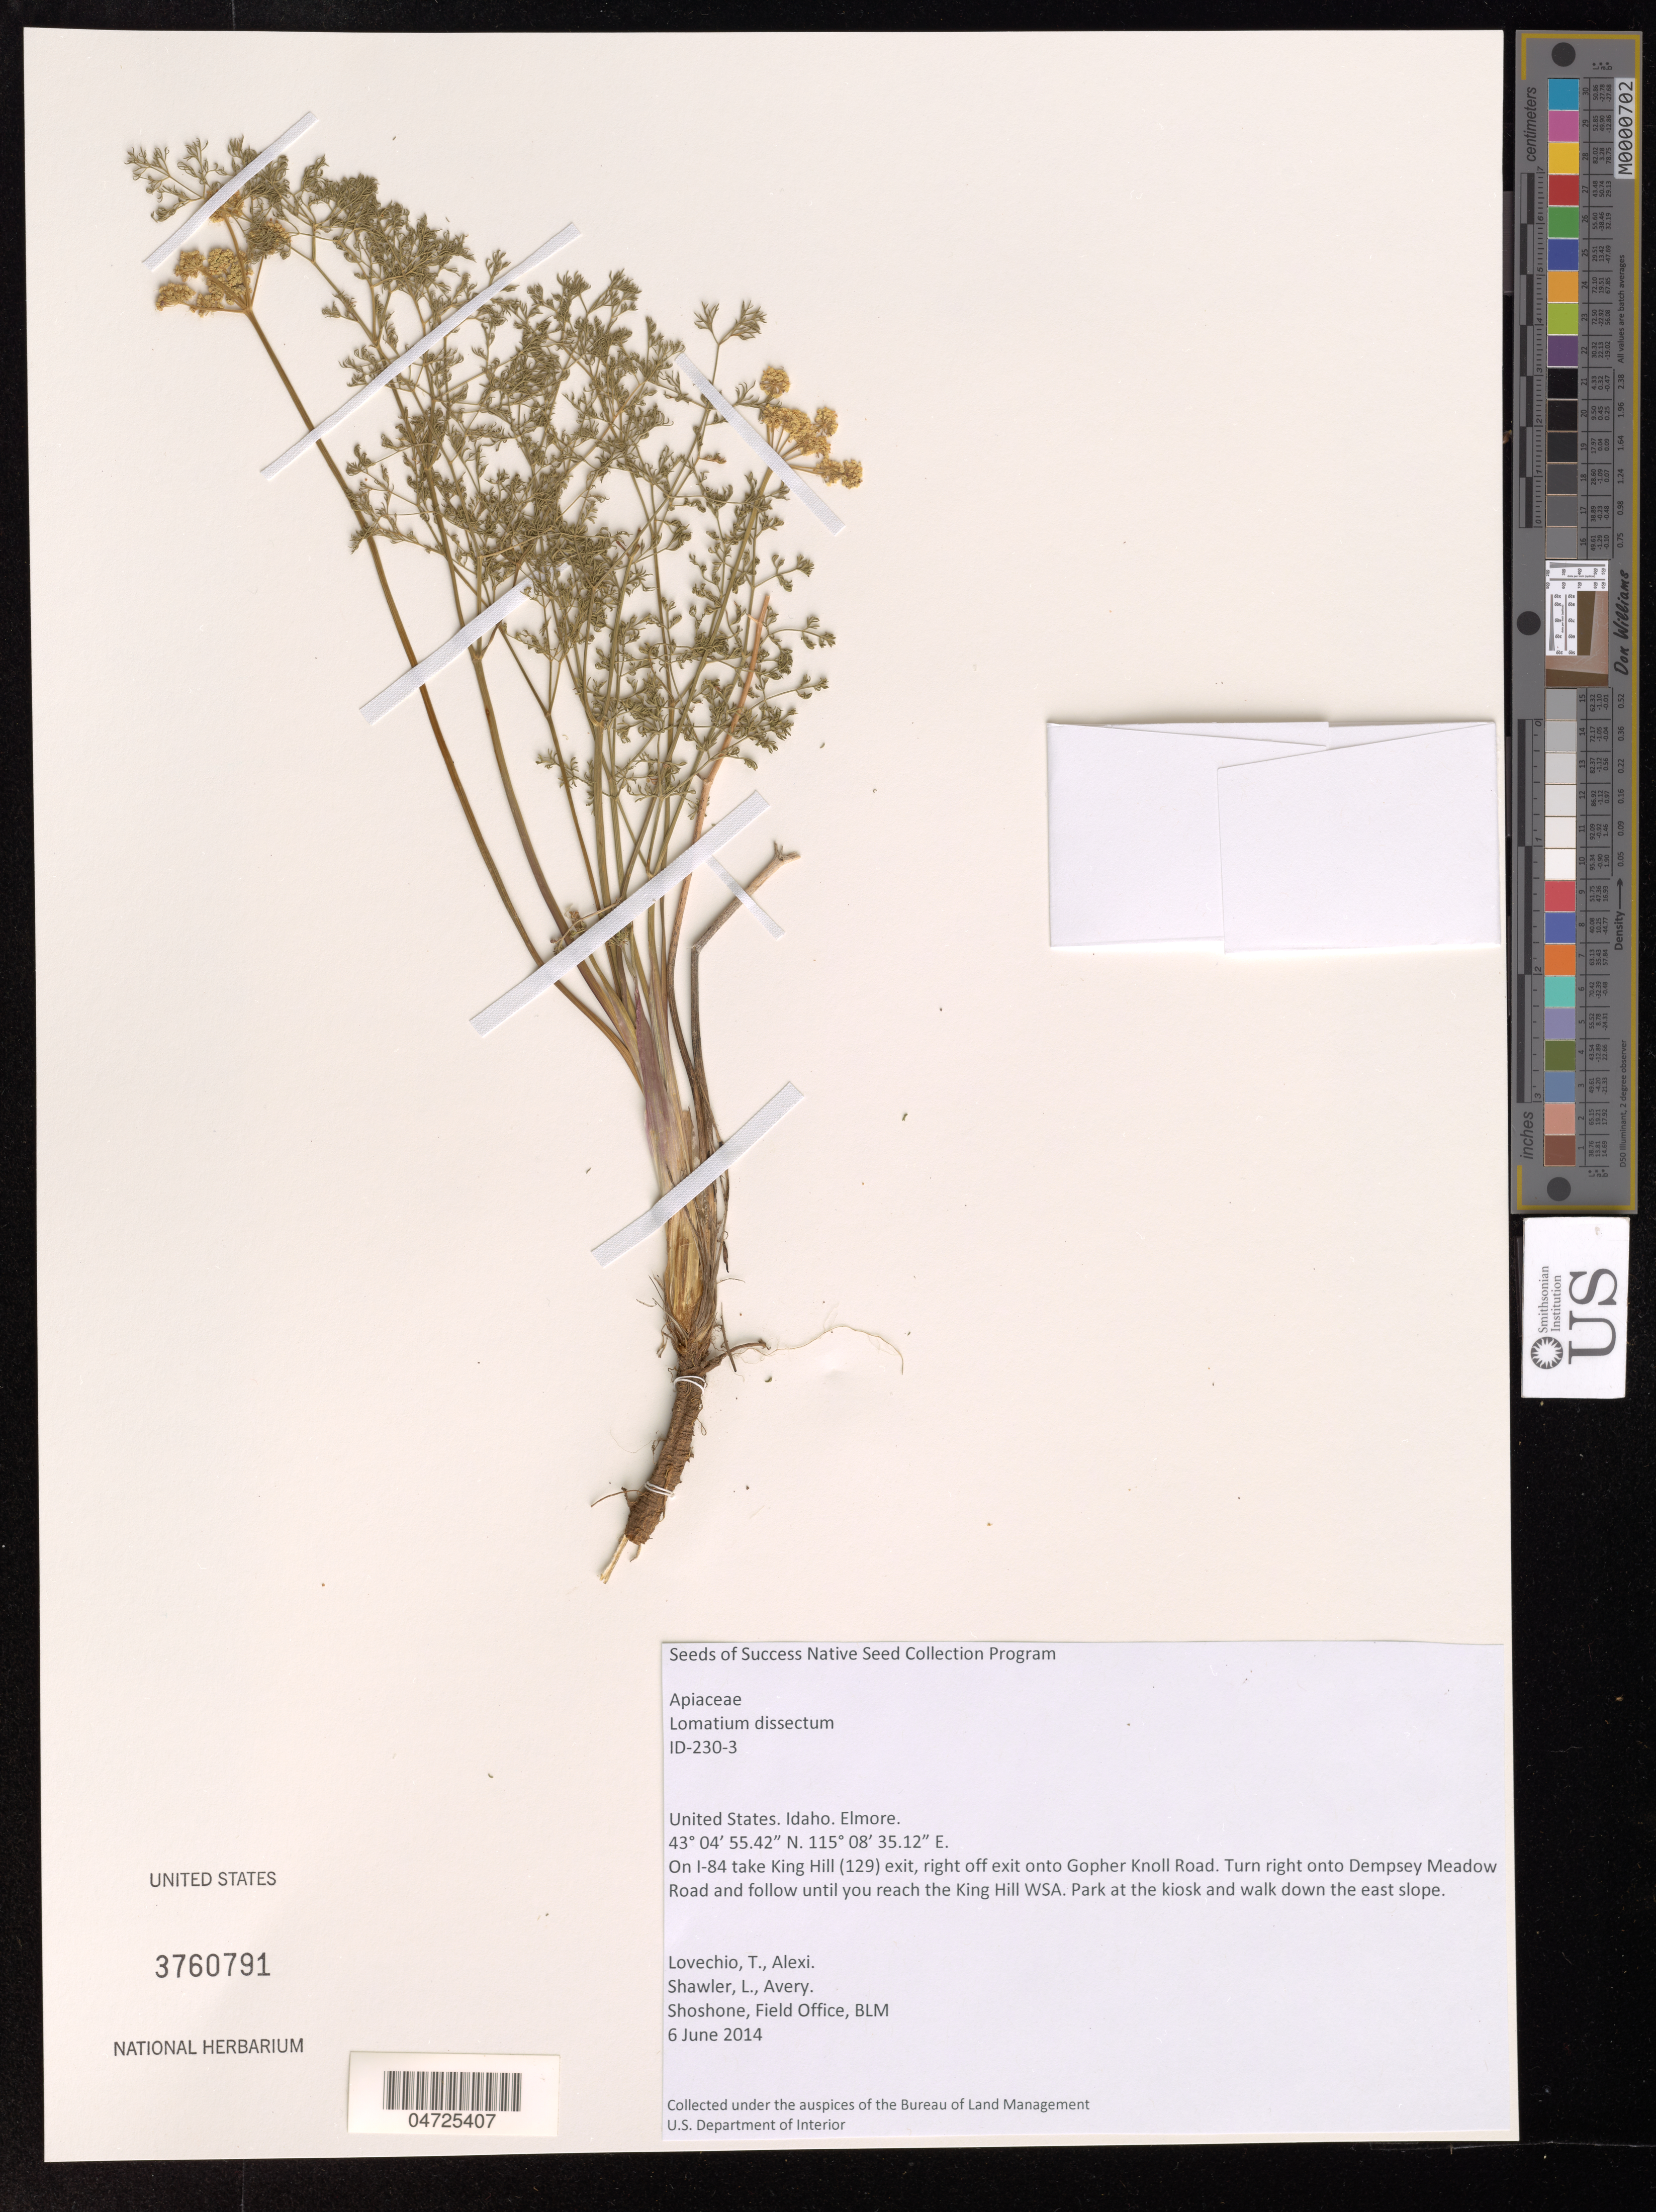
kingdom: Plantae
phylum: Tracheophyta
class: Magnoliopsida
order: Apiales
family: Apiaceae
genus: Lomatium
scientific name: Lomatium dissectum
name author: (Nutt.) Mathias & Constance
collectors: T. Lovechio & A. Shawler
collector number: ID-230-3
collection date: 2024-06-06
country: United States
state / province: Idaho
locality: Elmore. On I-84 take King Hill (129) exit, right off exit onto Gopher Knoll Road. Turn right onto Dempsey Meadow Road and follow until you reach the King Hill WSA. Park at the kiosk and walk down the east slope.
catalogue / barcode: US 3760791